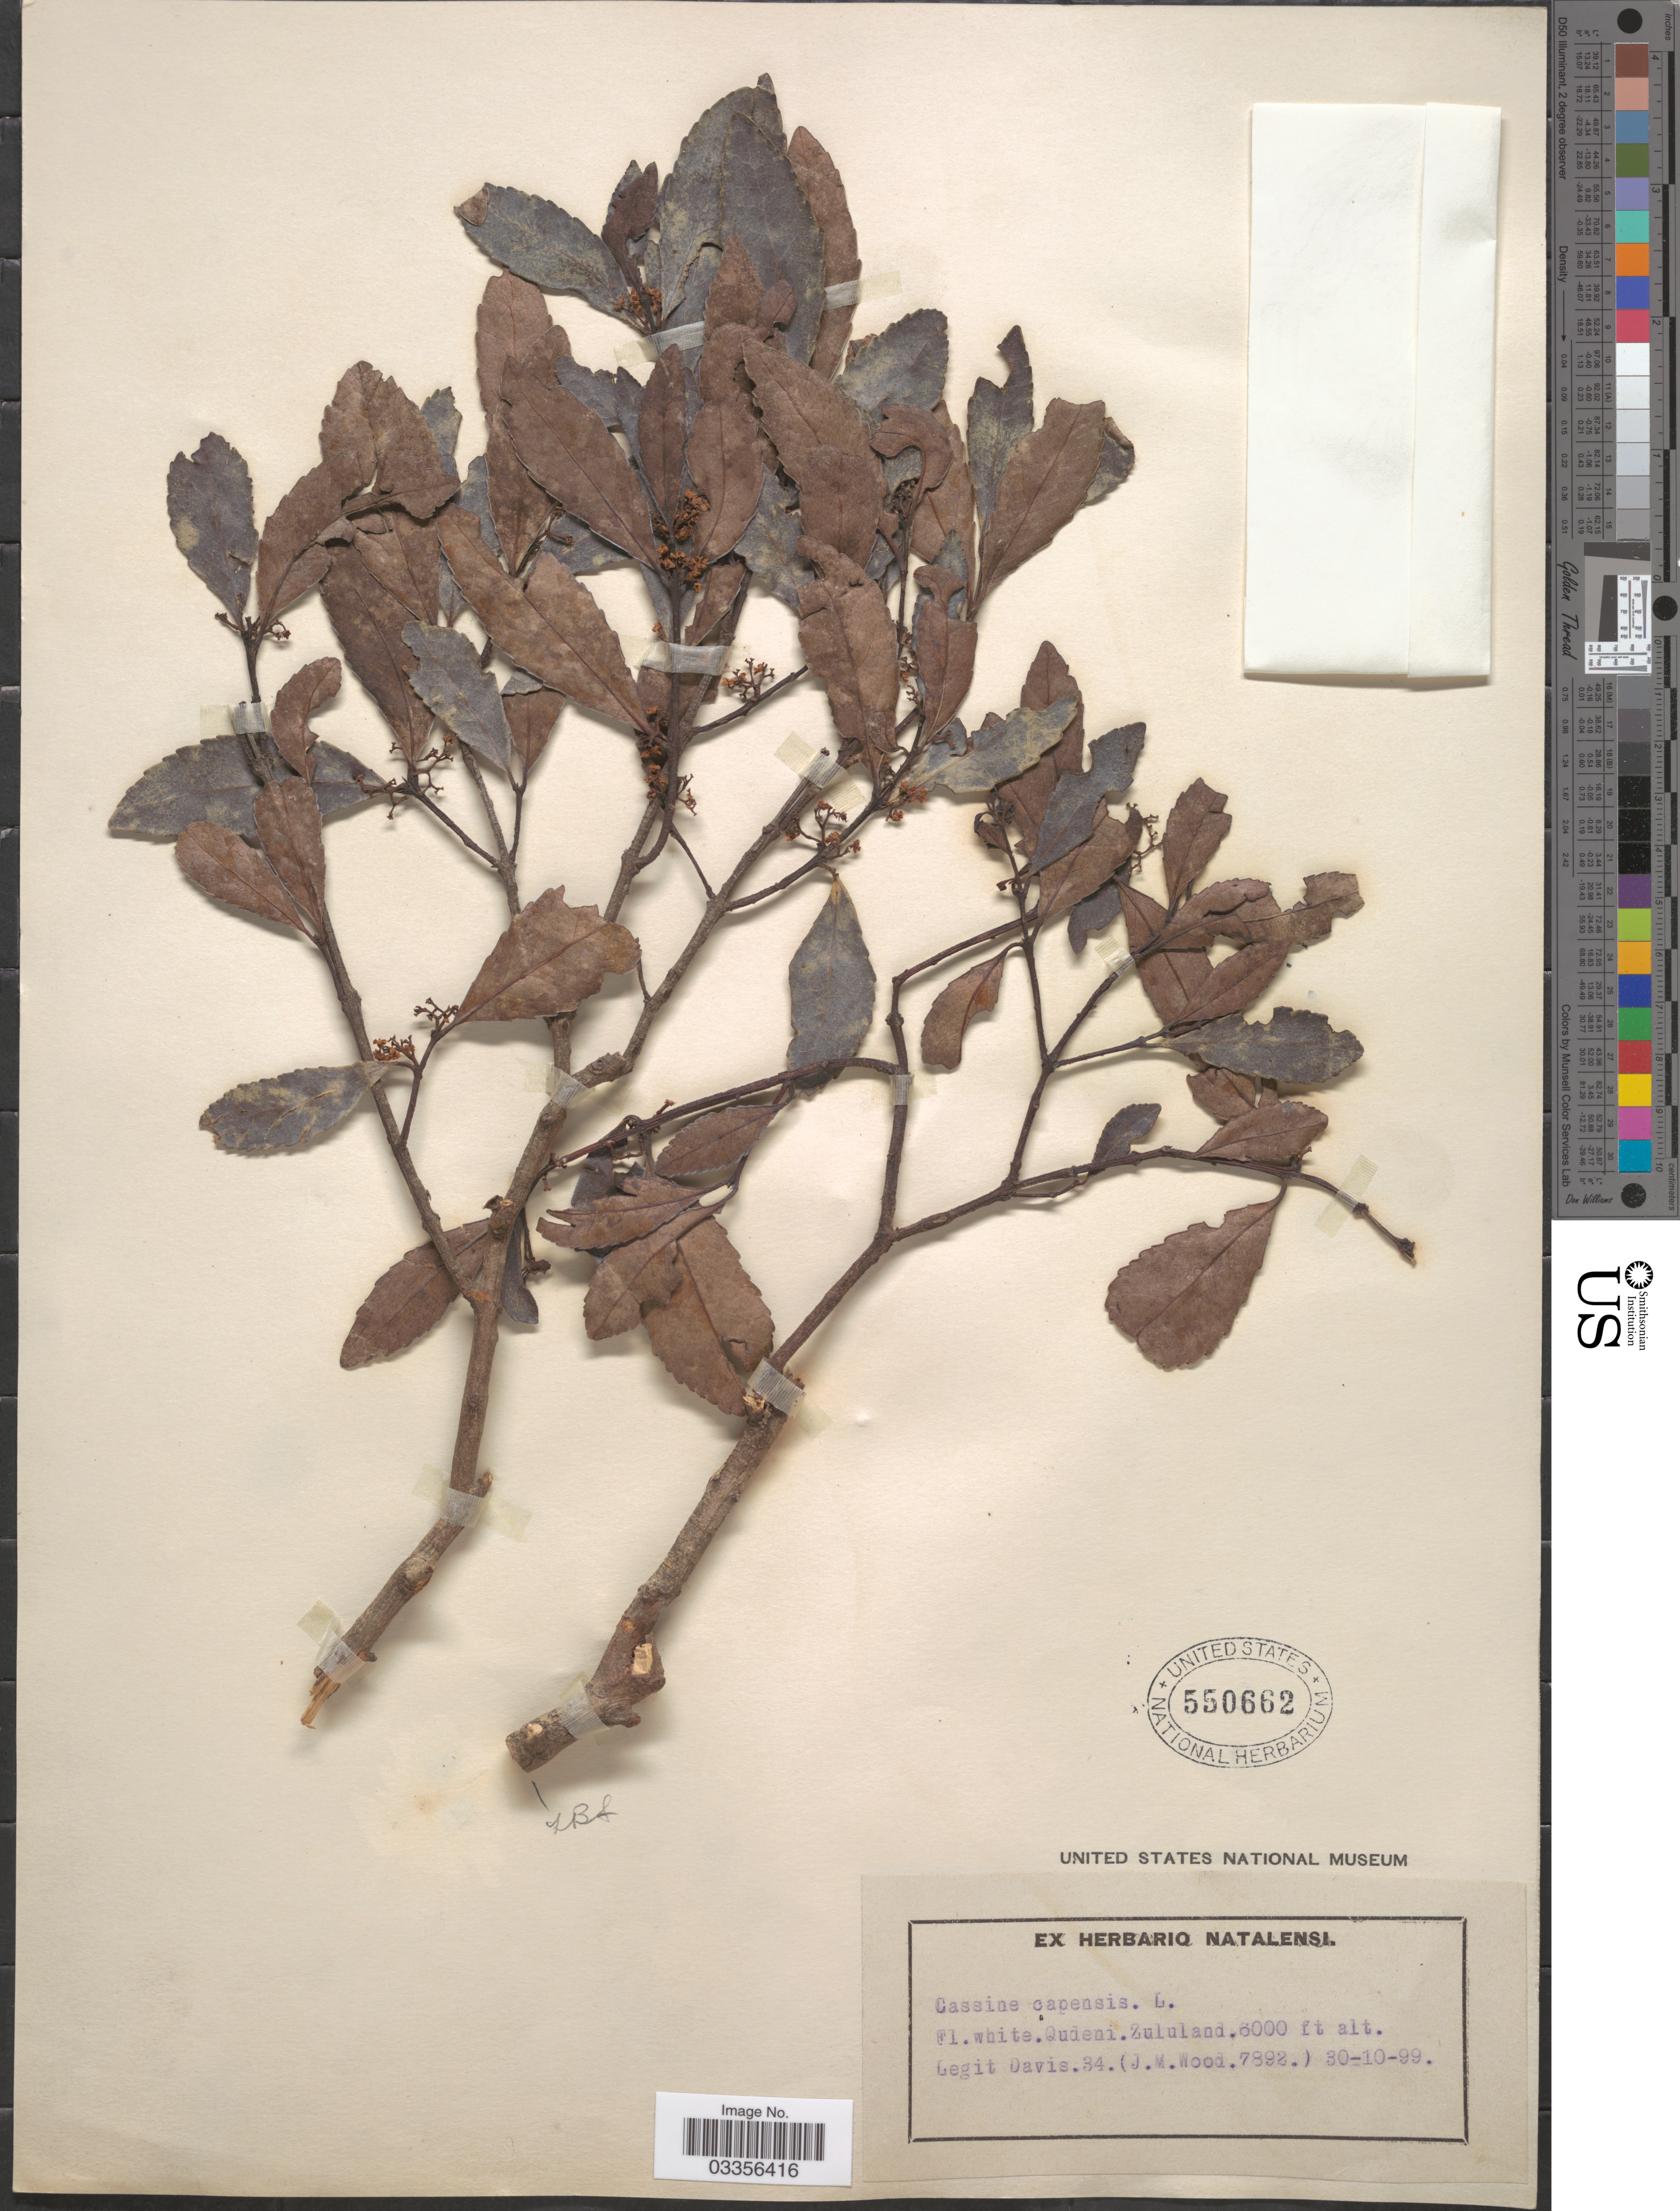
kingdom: Plantae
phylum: Tracheophyta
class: Magnoliopsida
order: Celastrales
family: Celastraceae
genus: Cassine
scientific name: Cassine capensis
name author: L.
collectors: -. Davis & J. M. Wood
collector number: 34/ 7892?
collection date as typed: Transcribed d/m/y: 30/10/99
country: South Africa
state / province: KwaZulu-Natal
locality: Qudeni. Zululand.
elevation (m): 1829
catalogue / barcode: US 550662